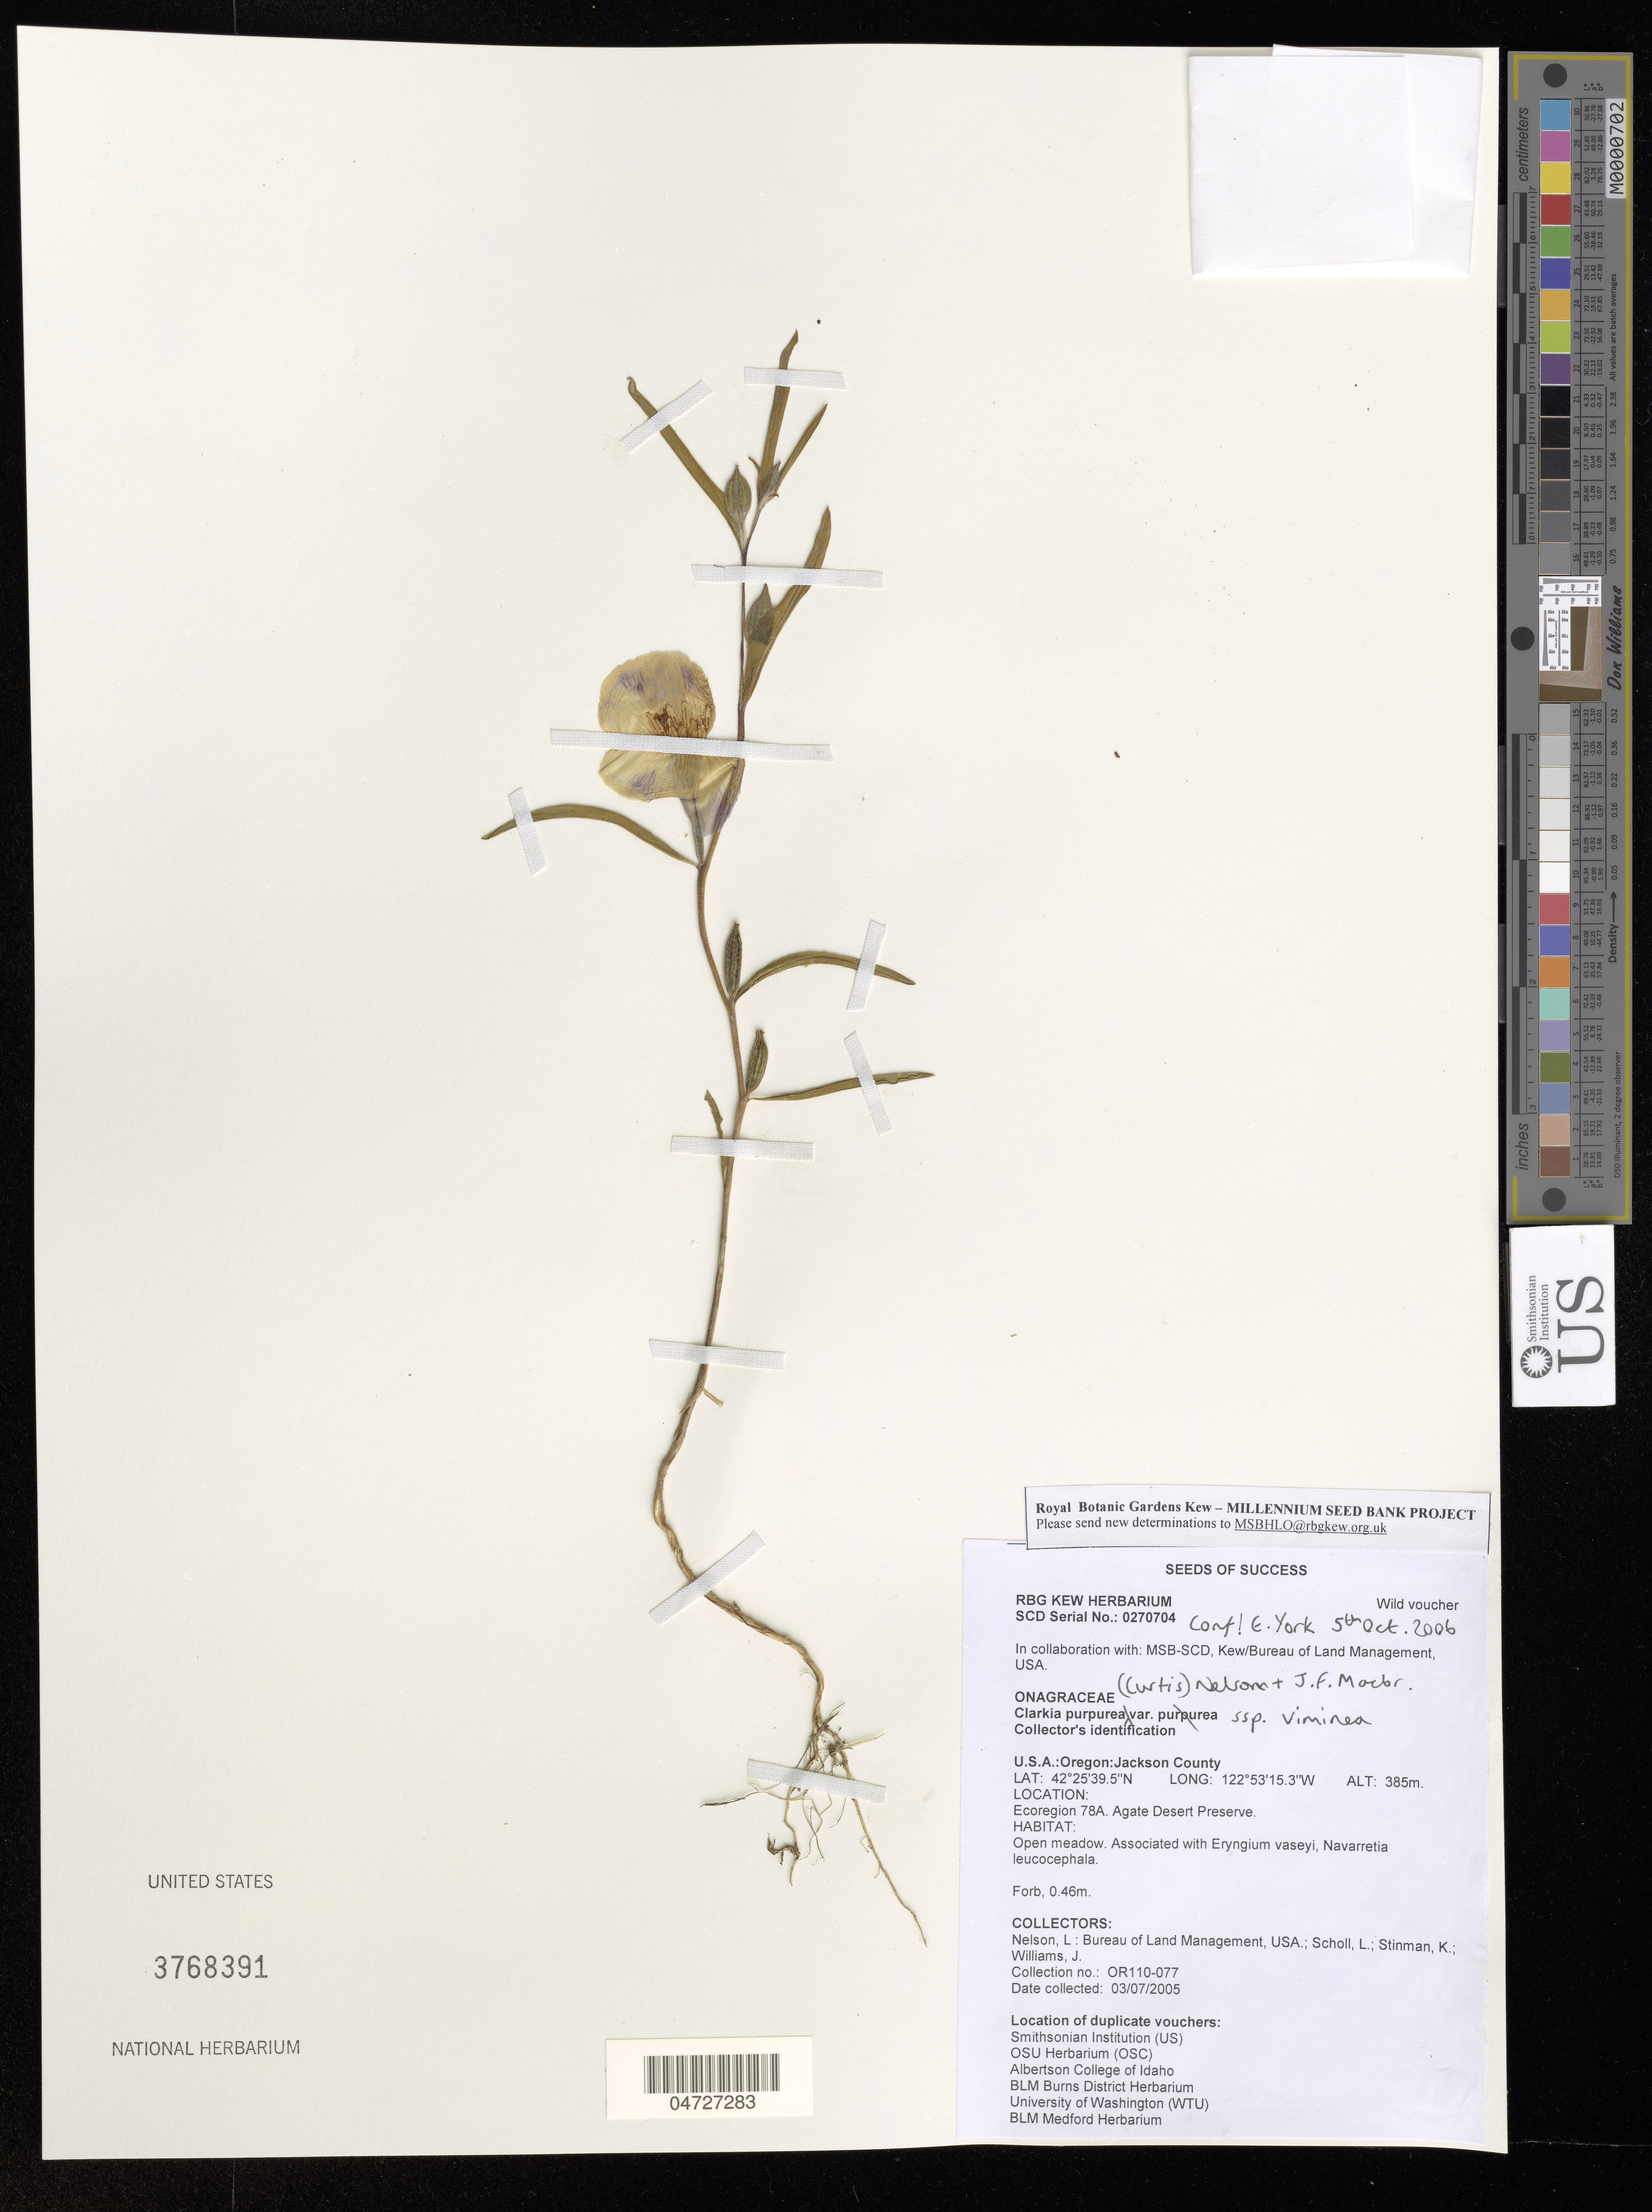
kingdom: Plantae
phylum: Tracheophyta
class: Magnoliopsida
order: Myrtales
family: Onagraceae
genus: Clarkia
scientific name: Clarkia purpurea subsp. viminea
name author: (Douglas) H.F. Lewis & M.R. Lewis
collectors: L. Nelson, L. Scholl, K. Stinman & J. Williams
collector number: OR110-077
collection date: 2005-07-03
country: United States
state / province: Oregon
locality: Jackson County. Ecoregion 78A. Agate Desert Preserve.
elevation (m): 385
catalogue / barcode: US 3768391